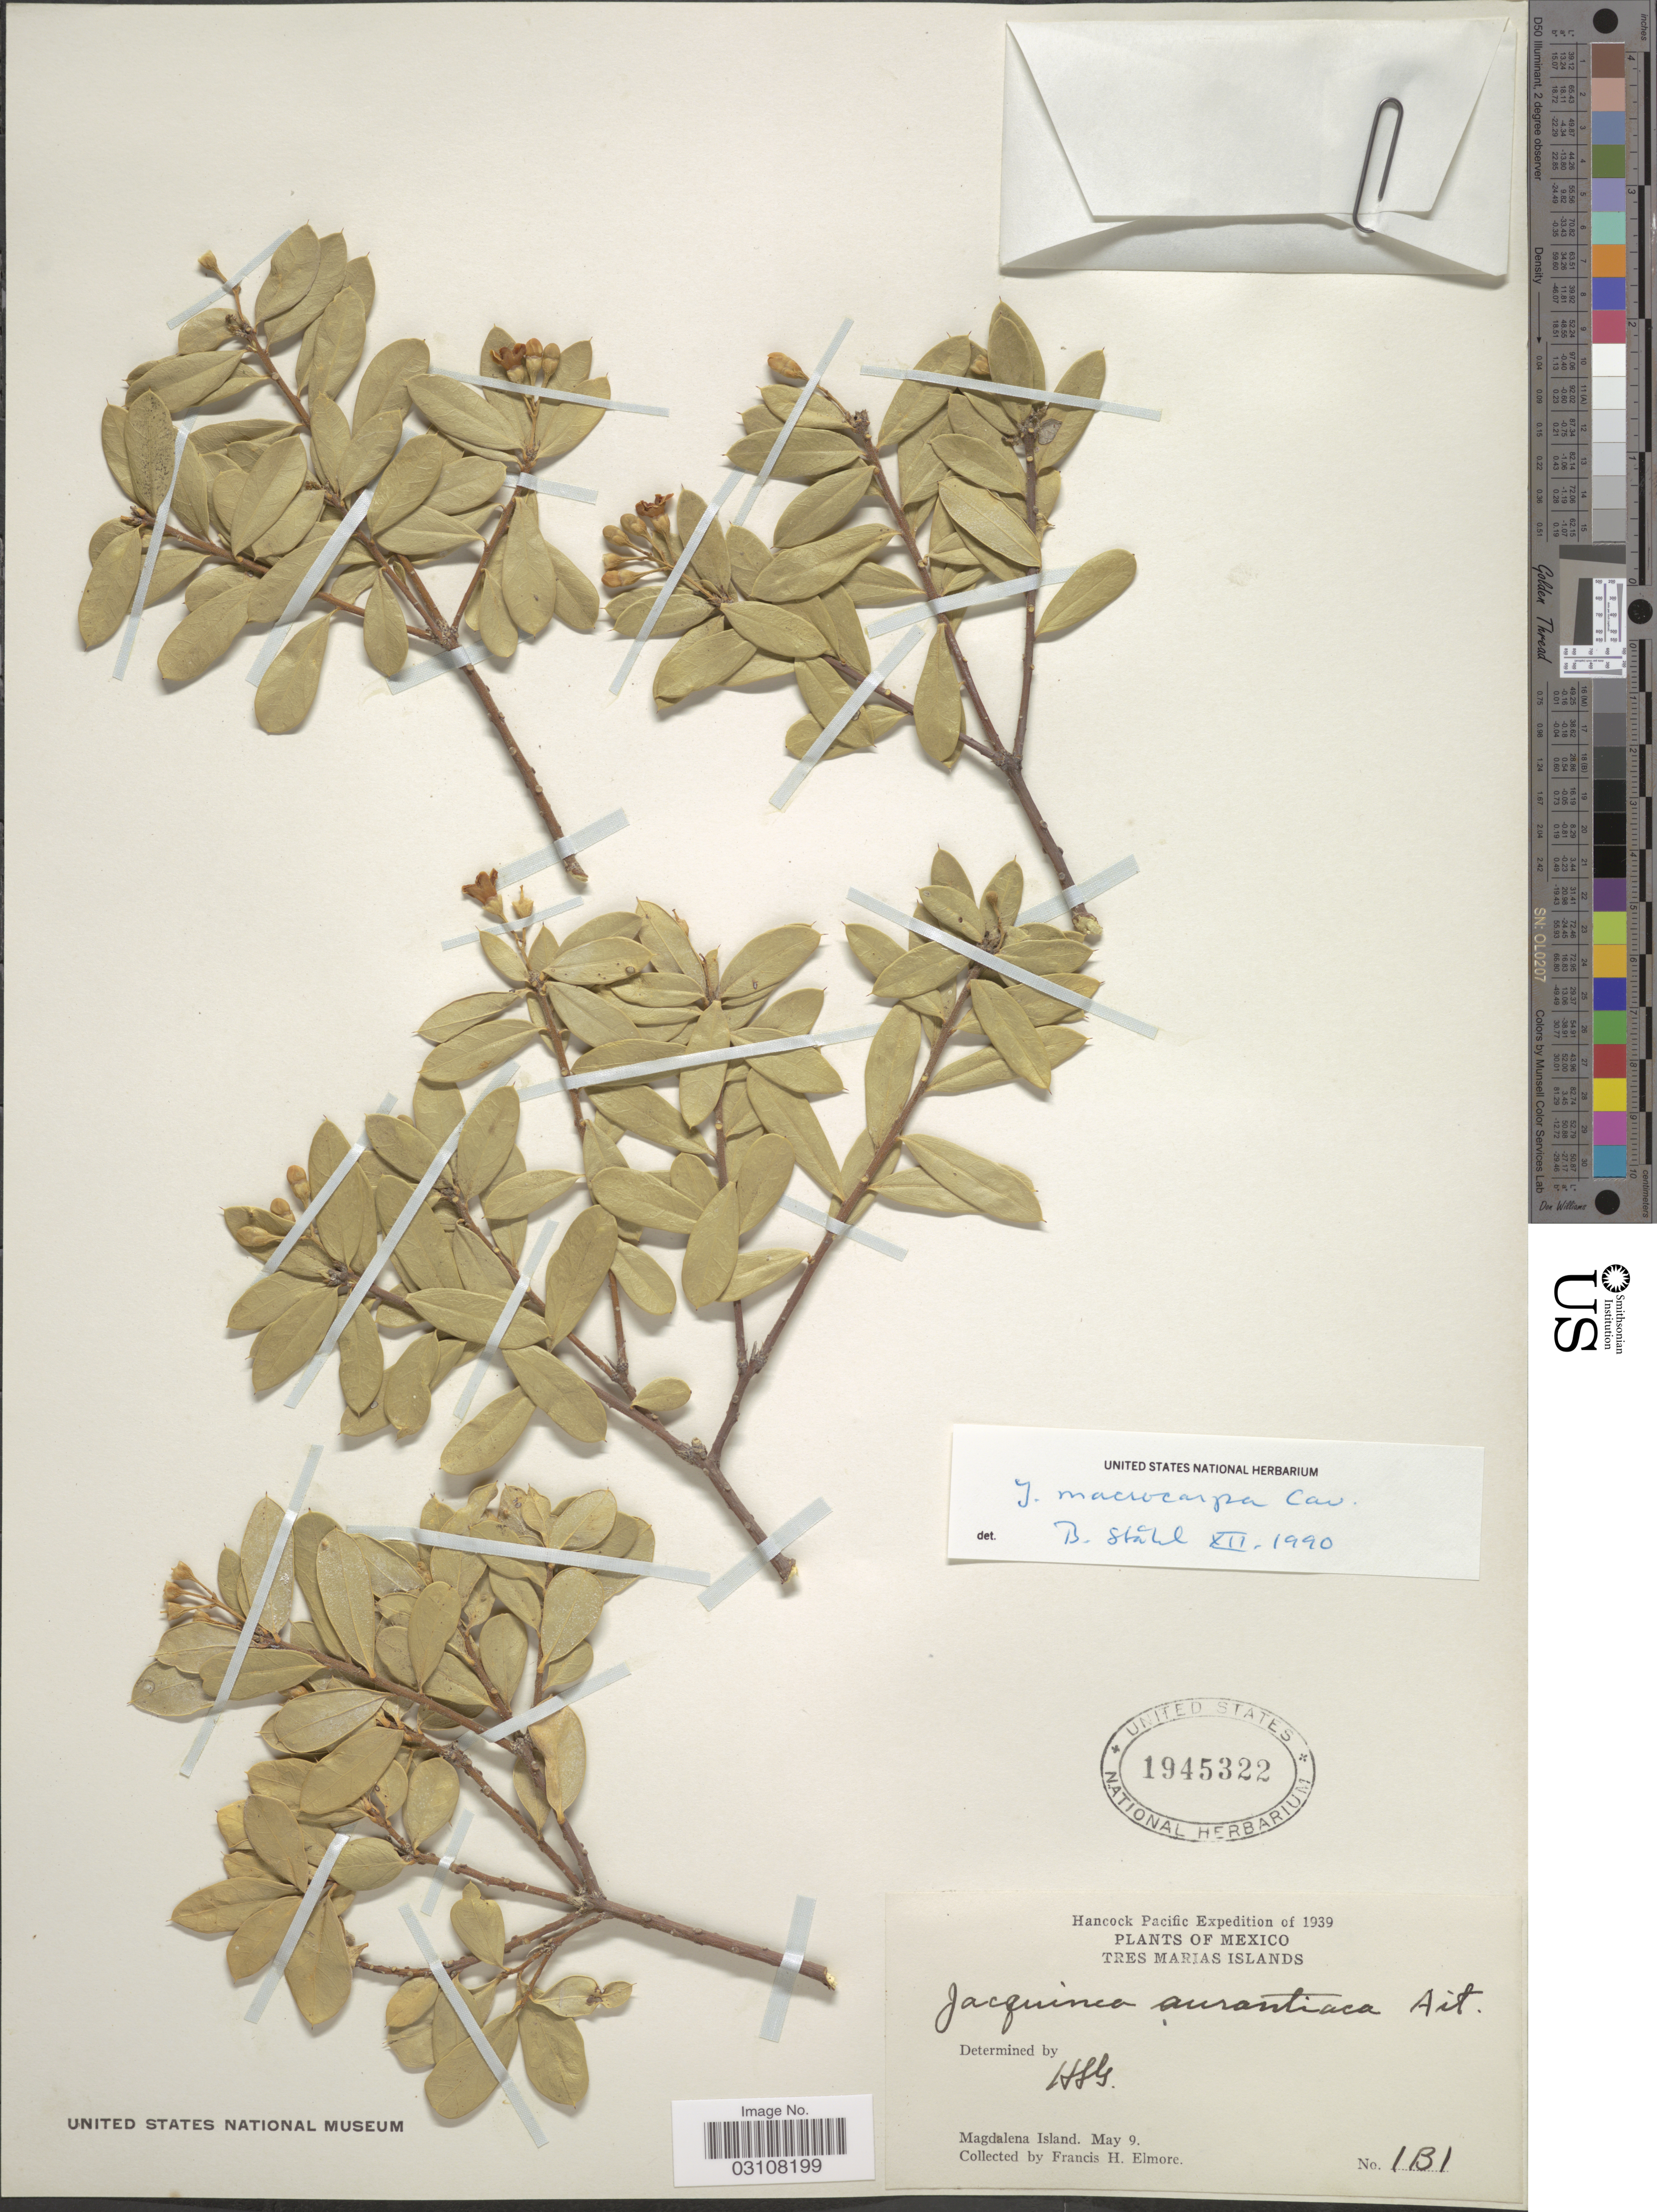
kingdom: Plantae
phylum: Tracheophyta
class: Magnoliopsida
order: Ericales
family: Primulaceae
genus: Jacquinia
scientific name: Jacquinia macrocarpa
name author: Cav.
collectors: F. H. Elmore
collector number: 1131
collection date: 1939-05-09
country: Mexico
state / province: Nayarit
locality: Tres Marias Islands, Magdalena Island.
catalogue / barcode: US 1945322